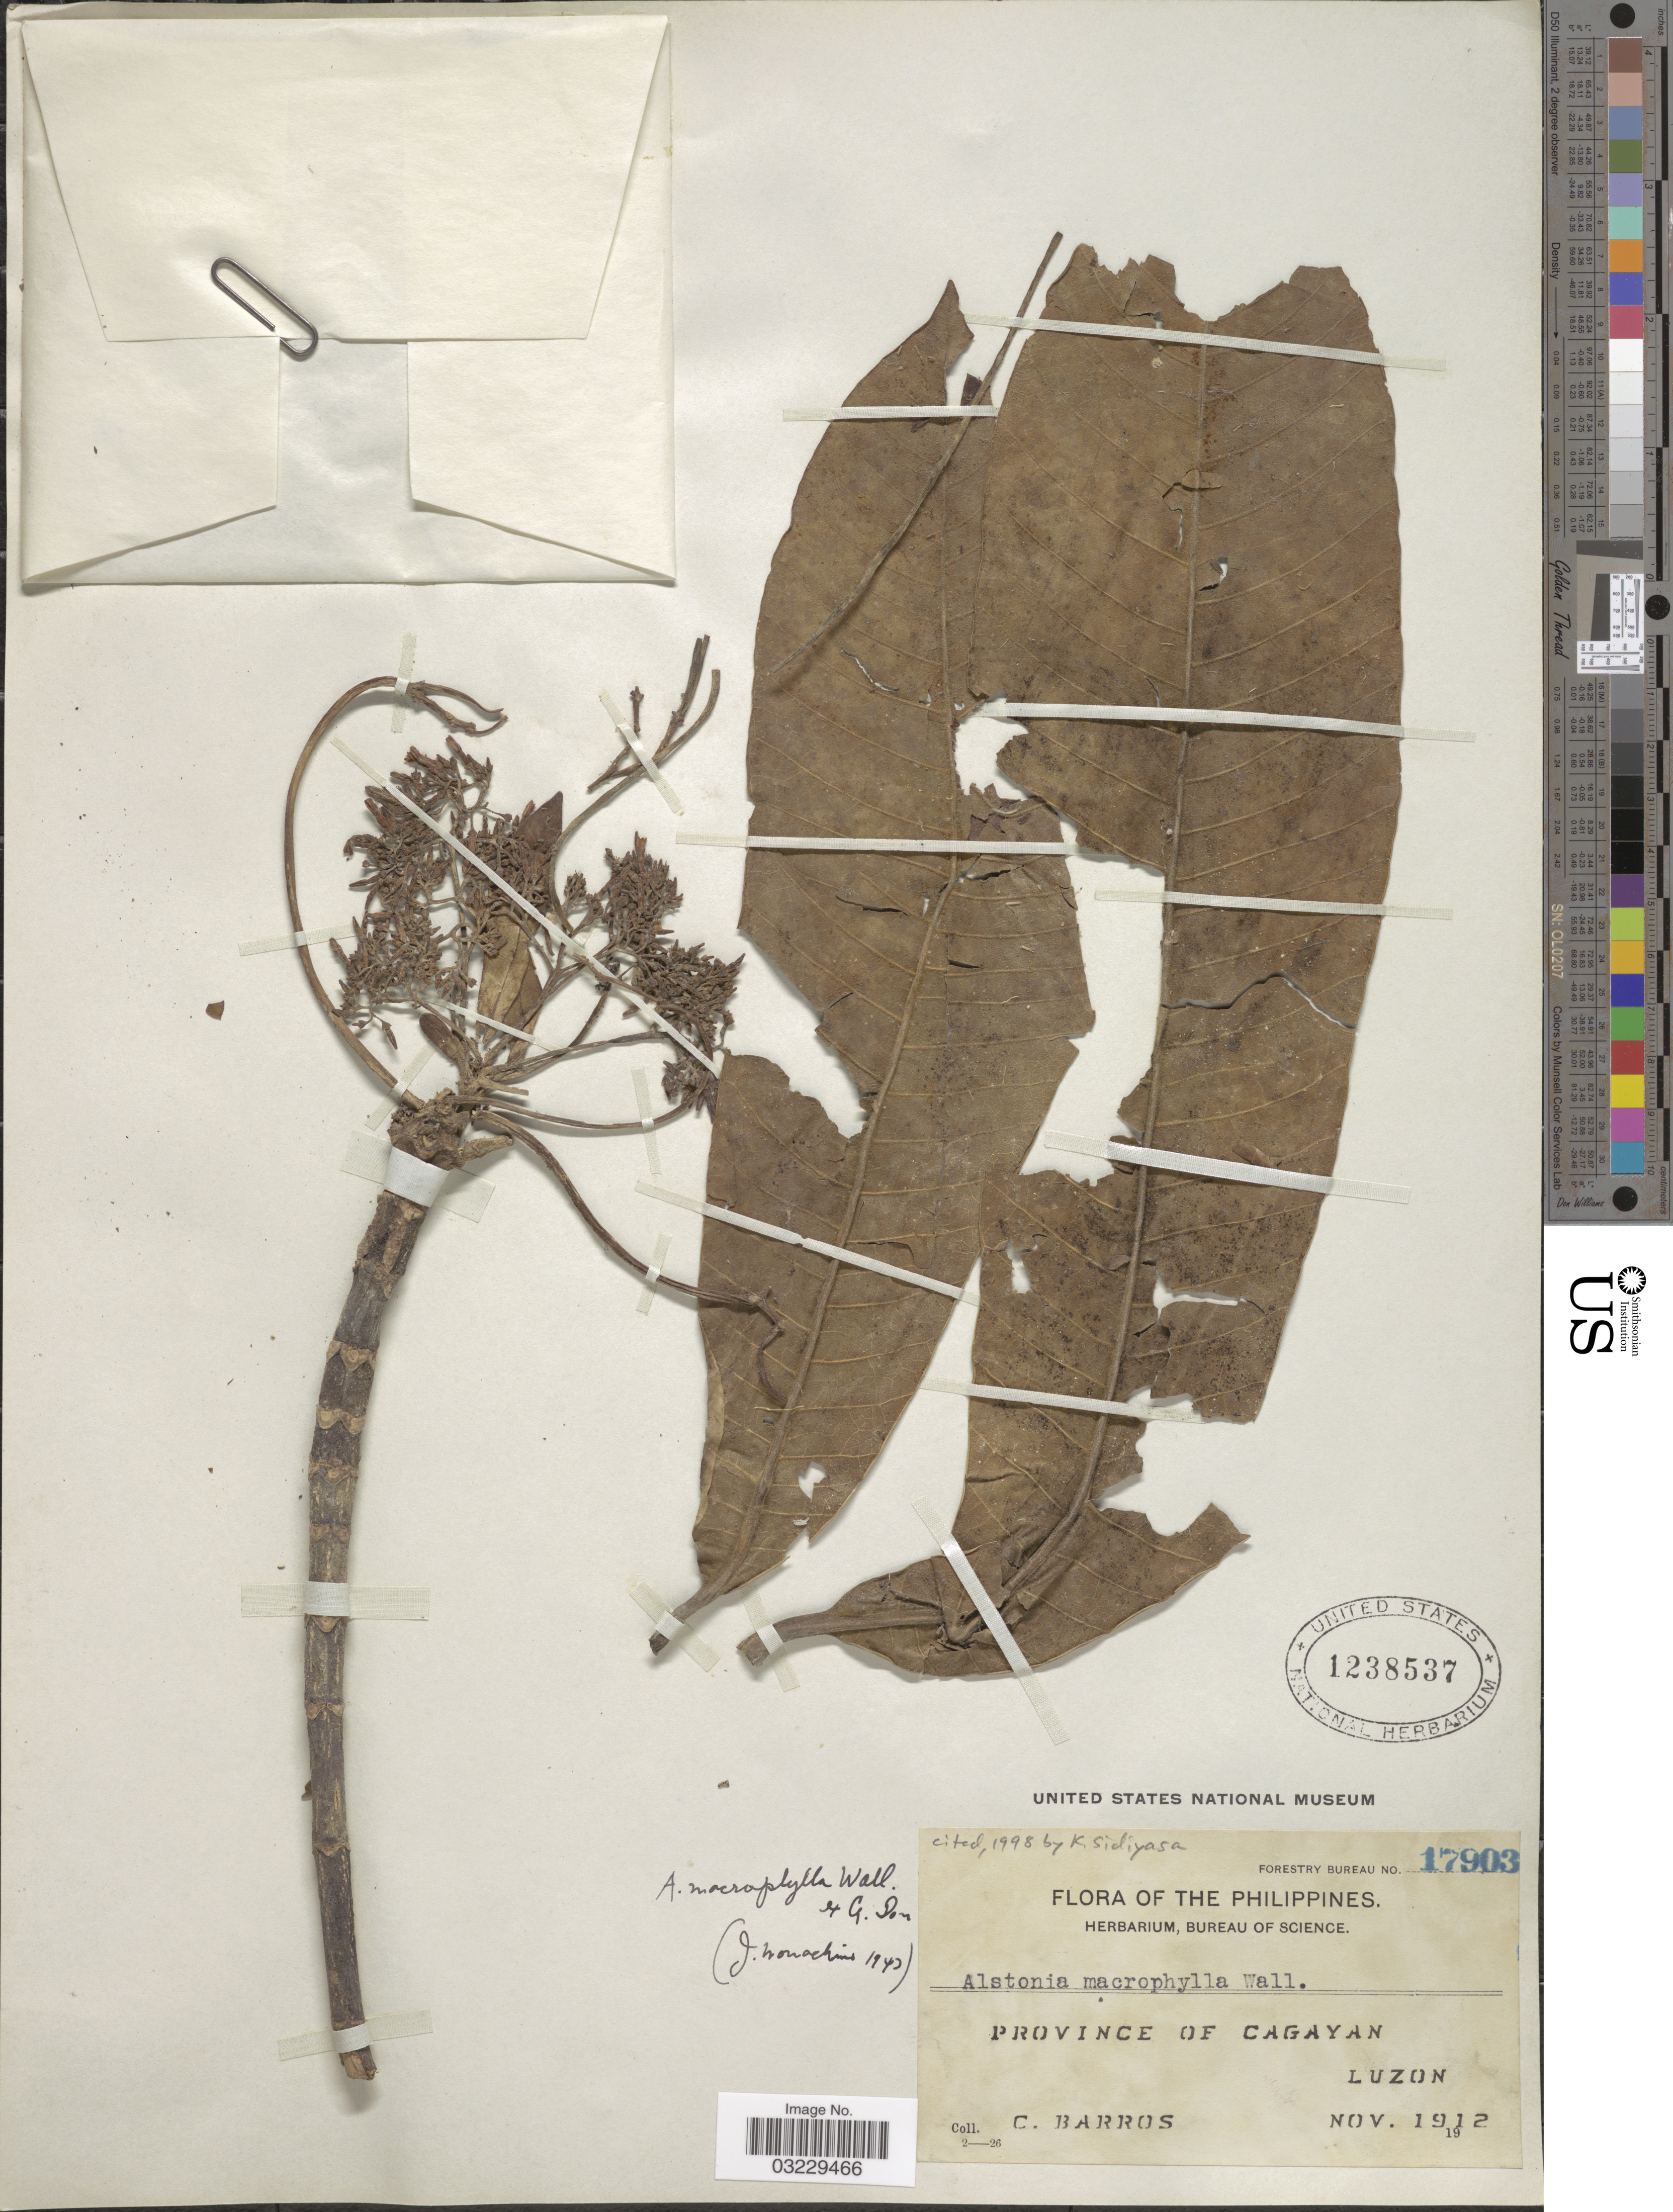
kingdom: Plantae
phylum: Tracheophyta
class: Magnoliopsida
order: Gentianales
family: Apocynaceae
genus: Alstonia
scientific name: Alstonia macrophylla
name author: Wall. ex G. Don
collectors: C. Barros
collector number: Forestry Bureau 17903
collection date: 1912-11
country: Philippines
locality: Province of Cagayan, Luzon.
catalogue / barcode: US 1238537